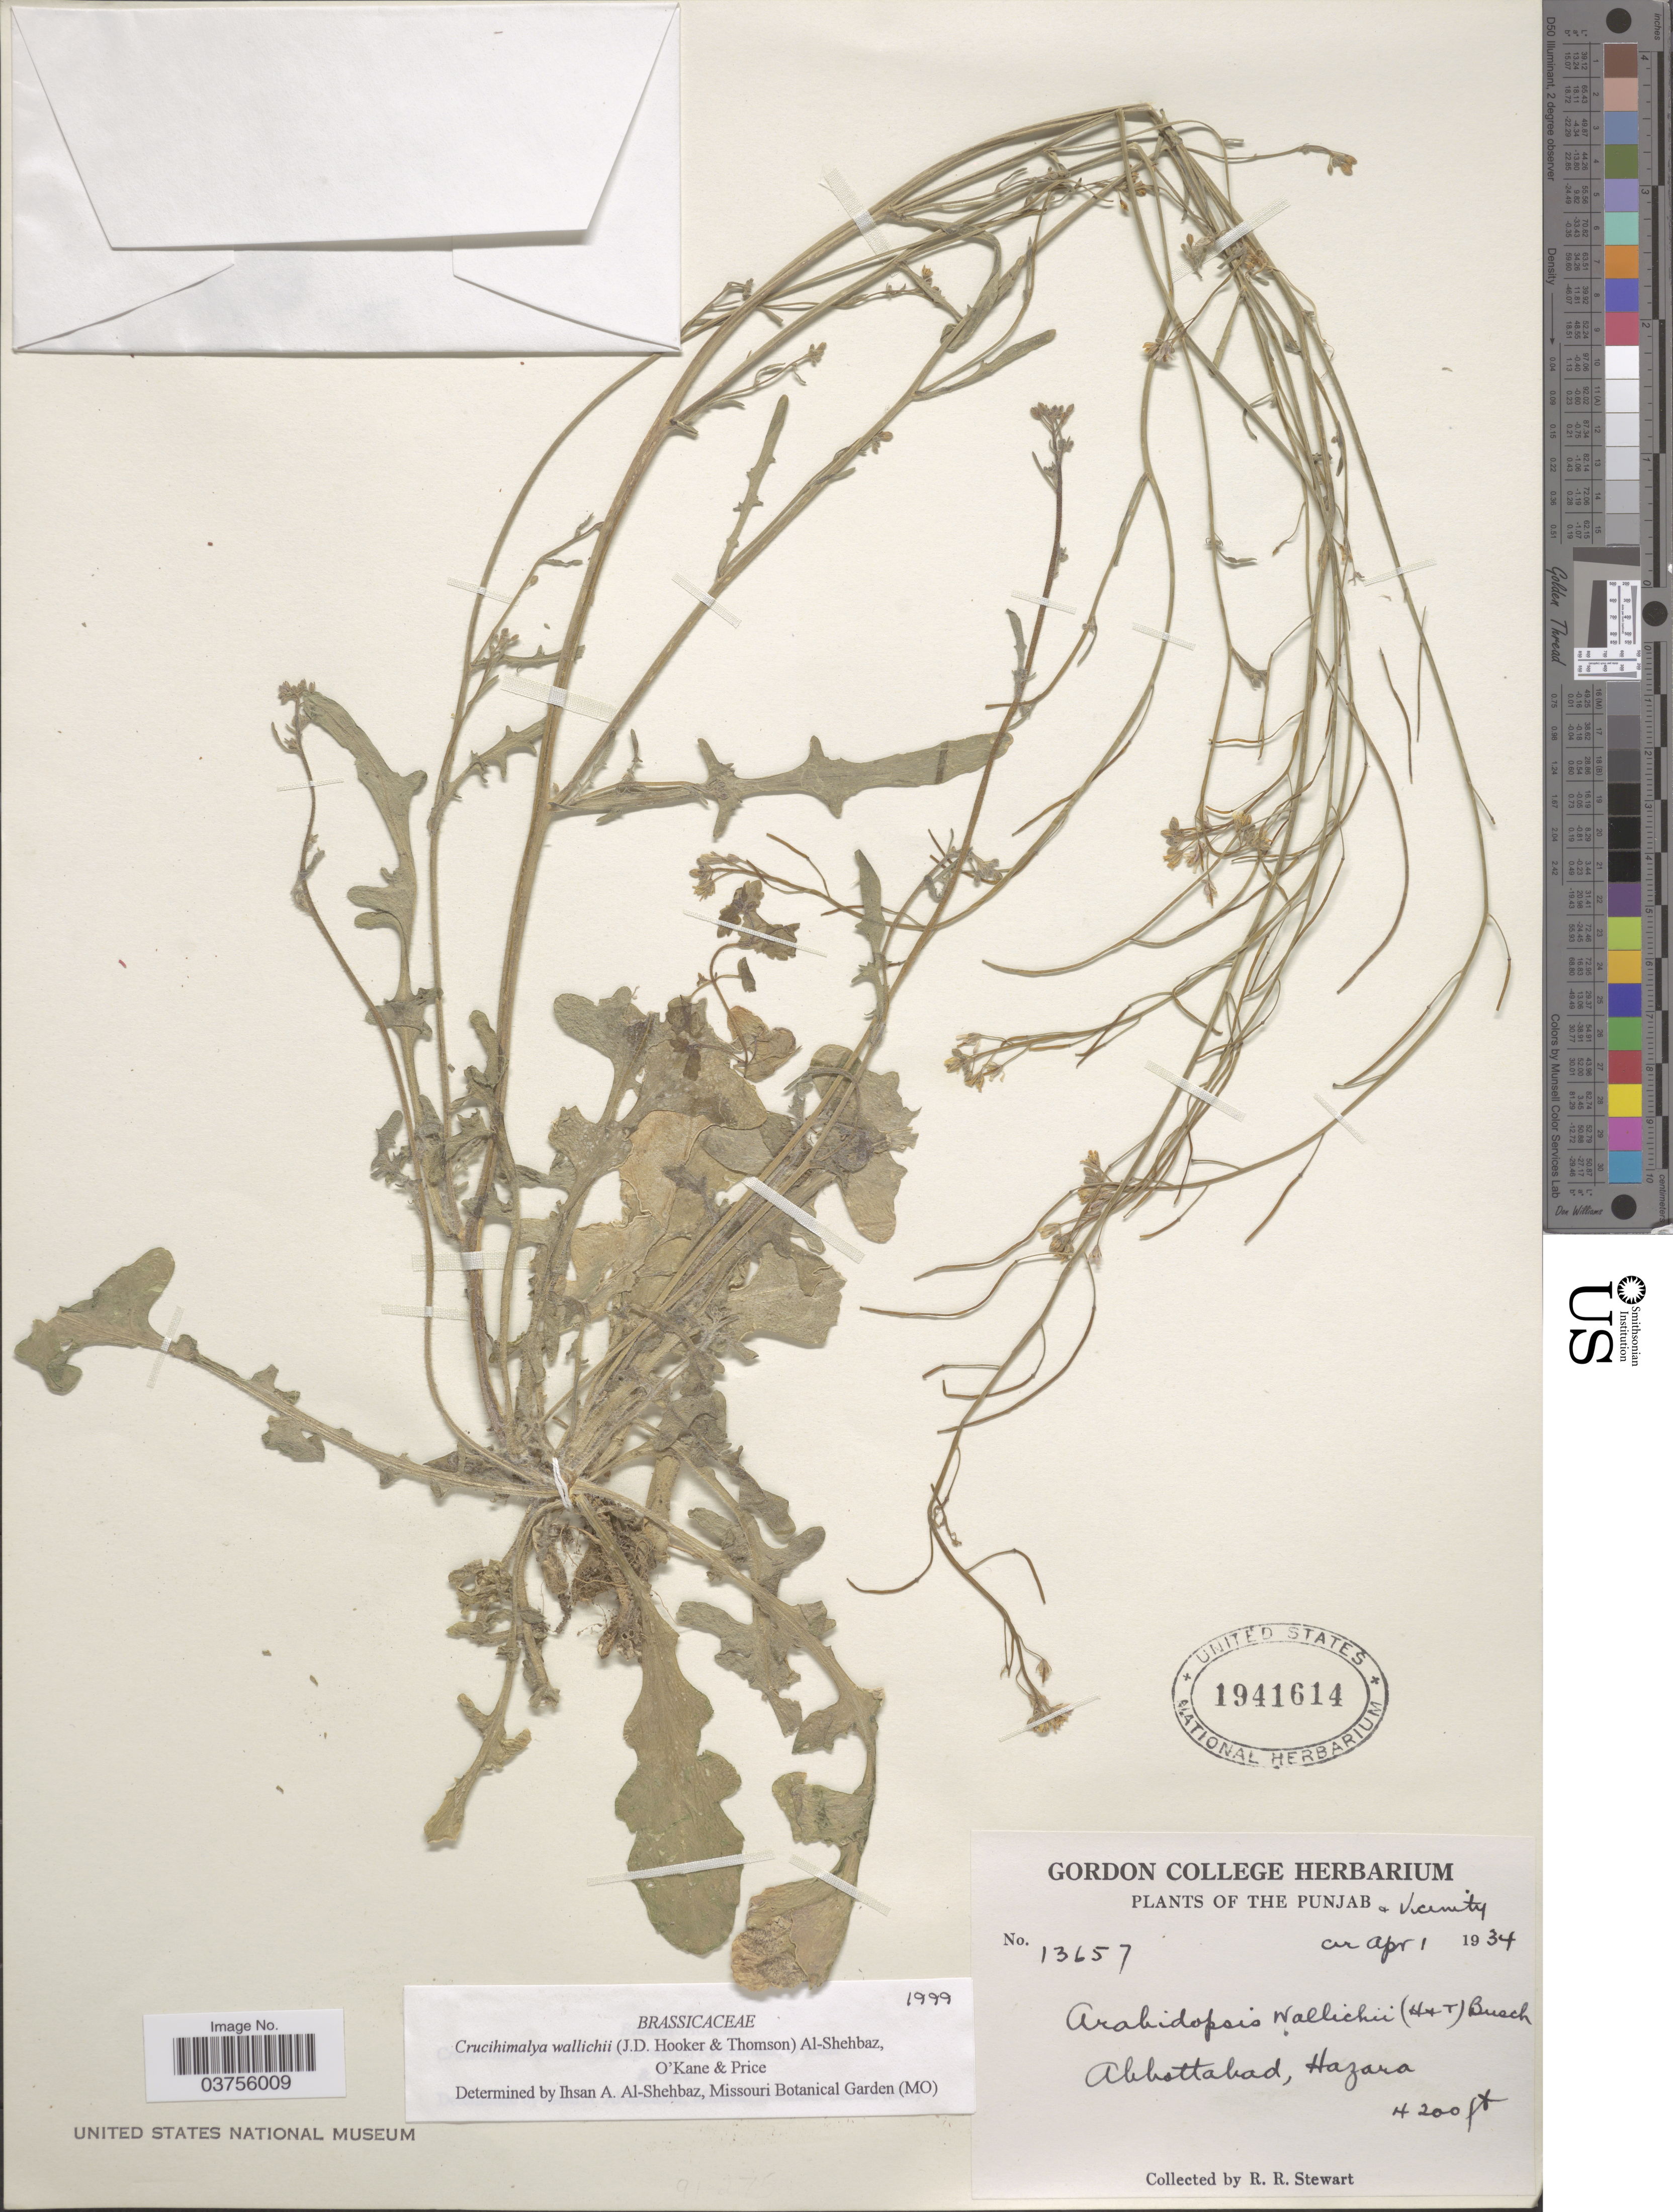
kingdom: Plantae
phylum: Tracheophyta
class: Magnoliopsida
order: Brassicales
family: Brassicaceae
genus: Crucihimalaya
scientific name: Crucihimalaya wallichii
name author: (Hook. f. & Thomson) Al-Shehbaz et al.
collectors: R. Stewart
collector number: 13657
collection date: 1934-04-01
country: Pakistan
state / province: Khyber Pakhtunkhwa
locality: The Punjab + Vicinity. Abbottobad, Hazara.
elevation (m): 1280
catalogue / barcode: US 1941614